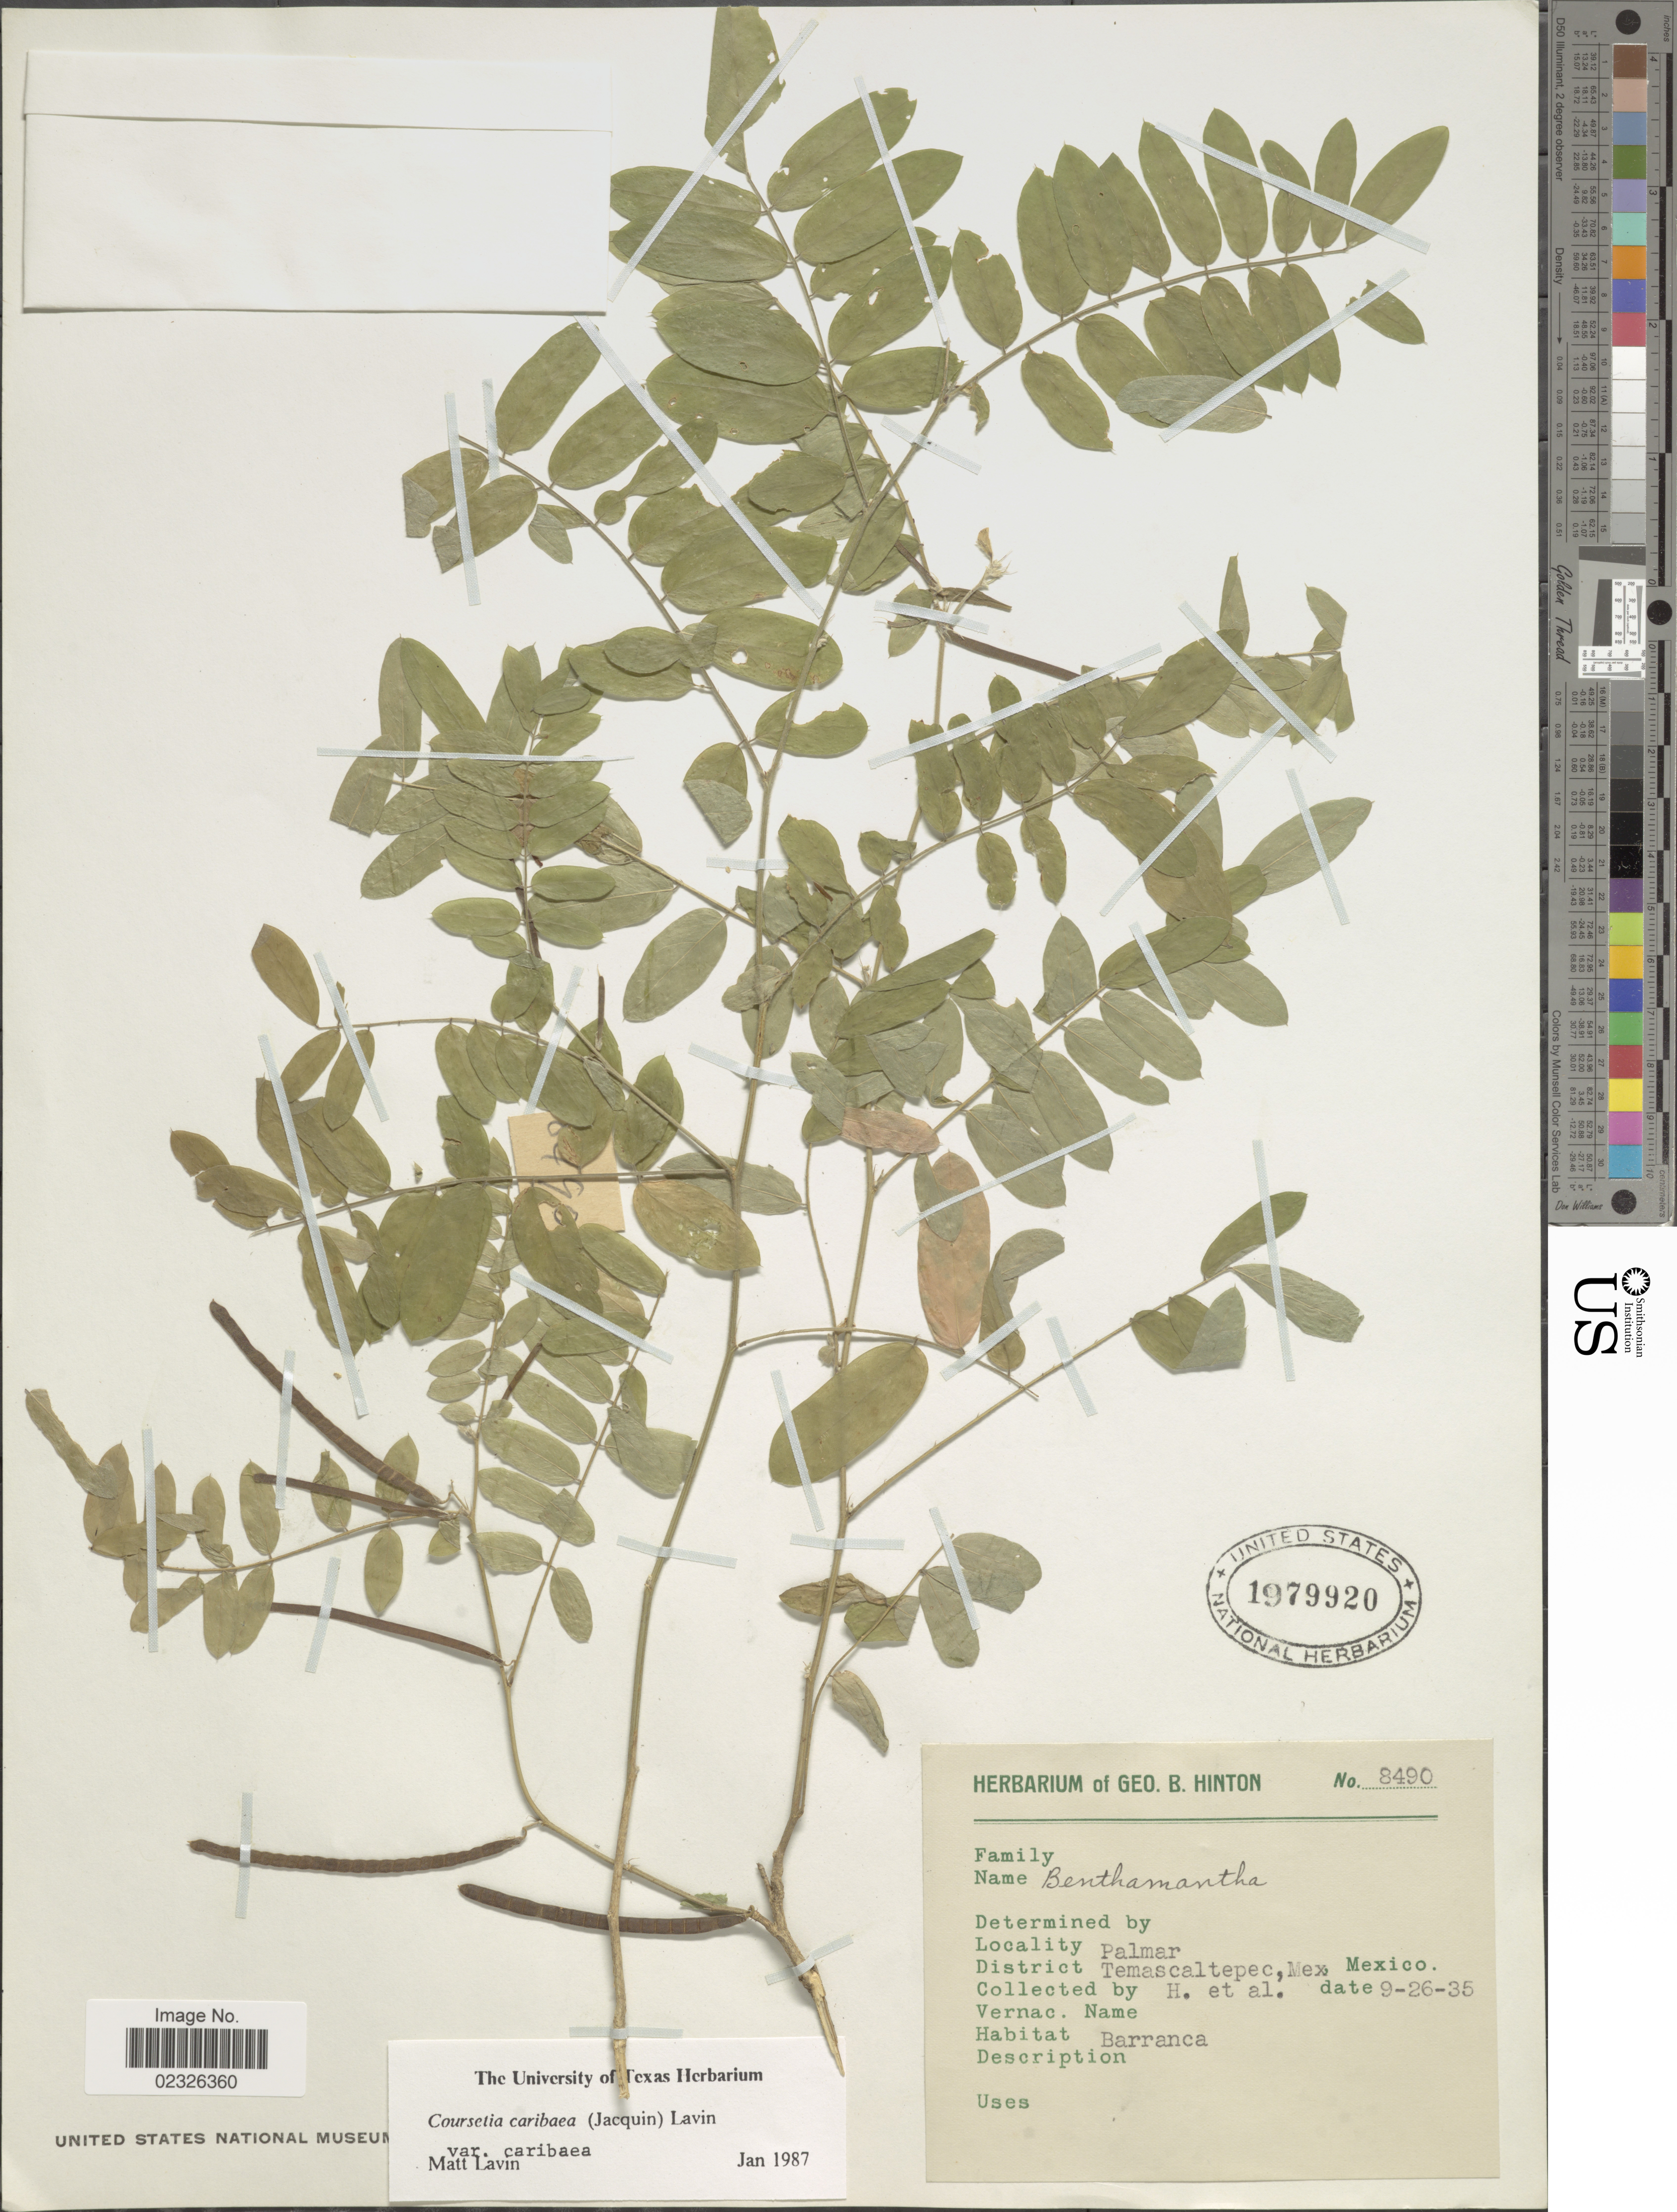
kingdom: Plantae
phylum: Tracheophyta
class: Magnoliopsida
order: Fabales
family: Fabaceae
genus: Coursetia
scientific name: Coursetia caribaea var. caribaea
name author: (Jacq.) Lavin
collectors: G. B. Hinton & et al.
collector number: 8490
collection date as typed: Transcribed d/m/y: 26/9/35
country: Mexico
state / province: México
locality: Palmar. District: Temascaltepec, Mex.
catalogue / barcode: US 1979920